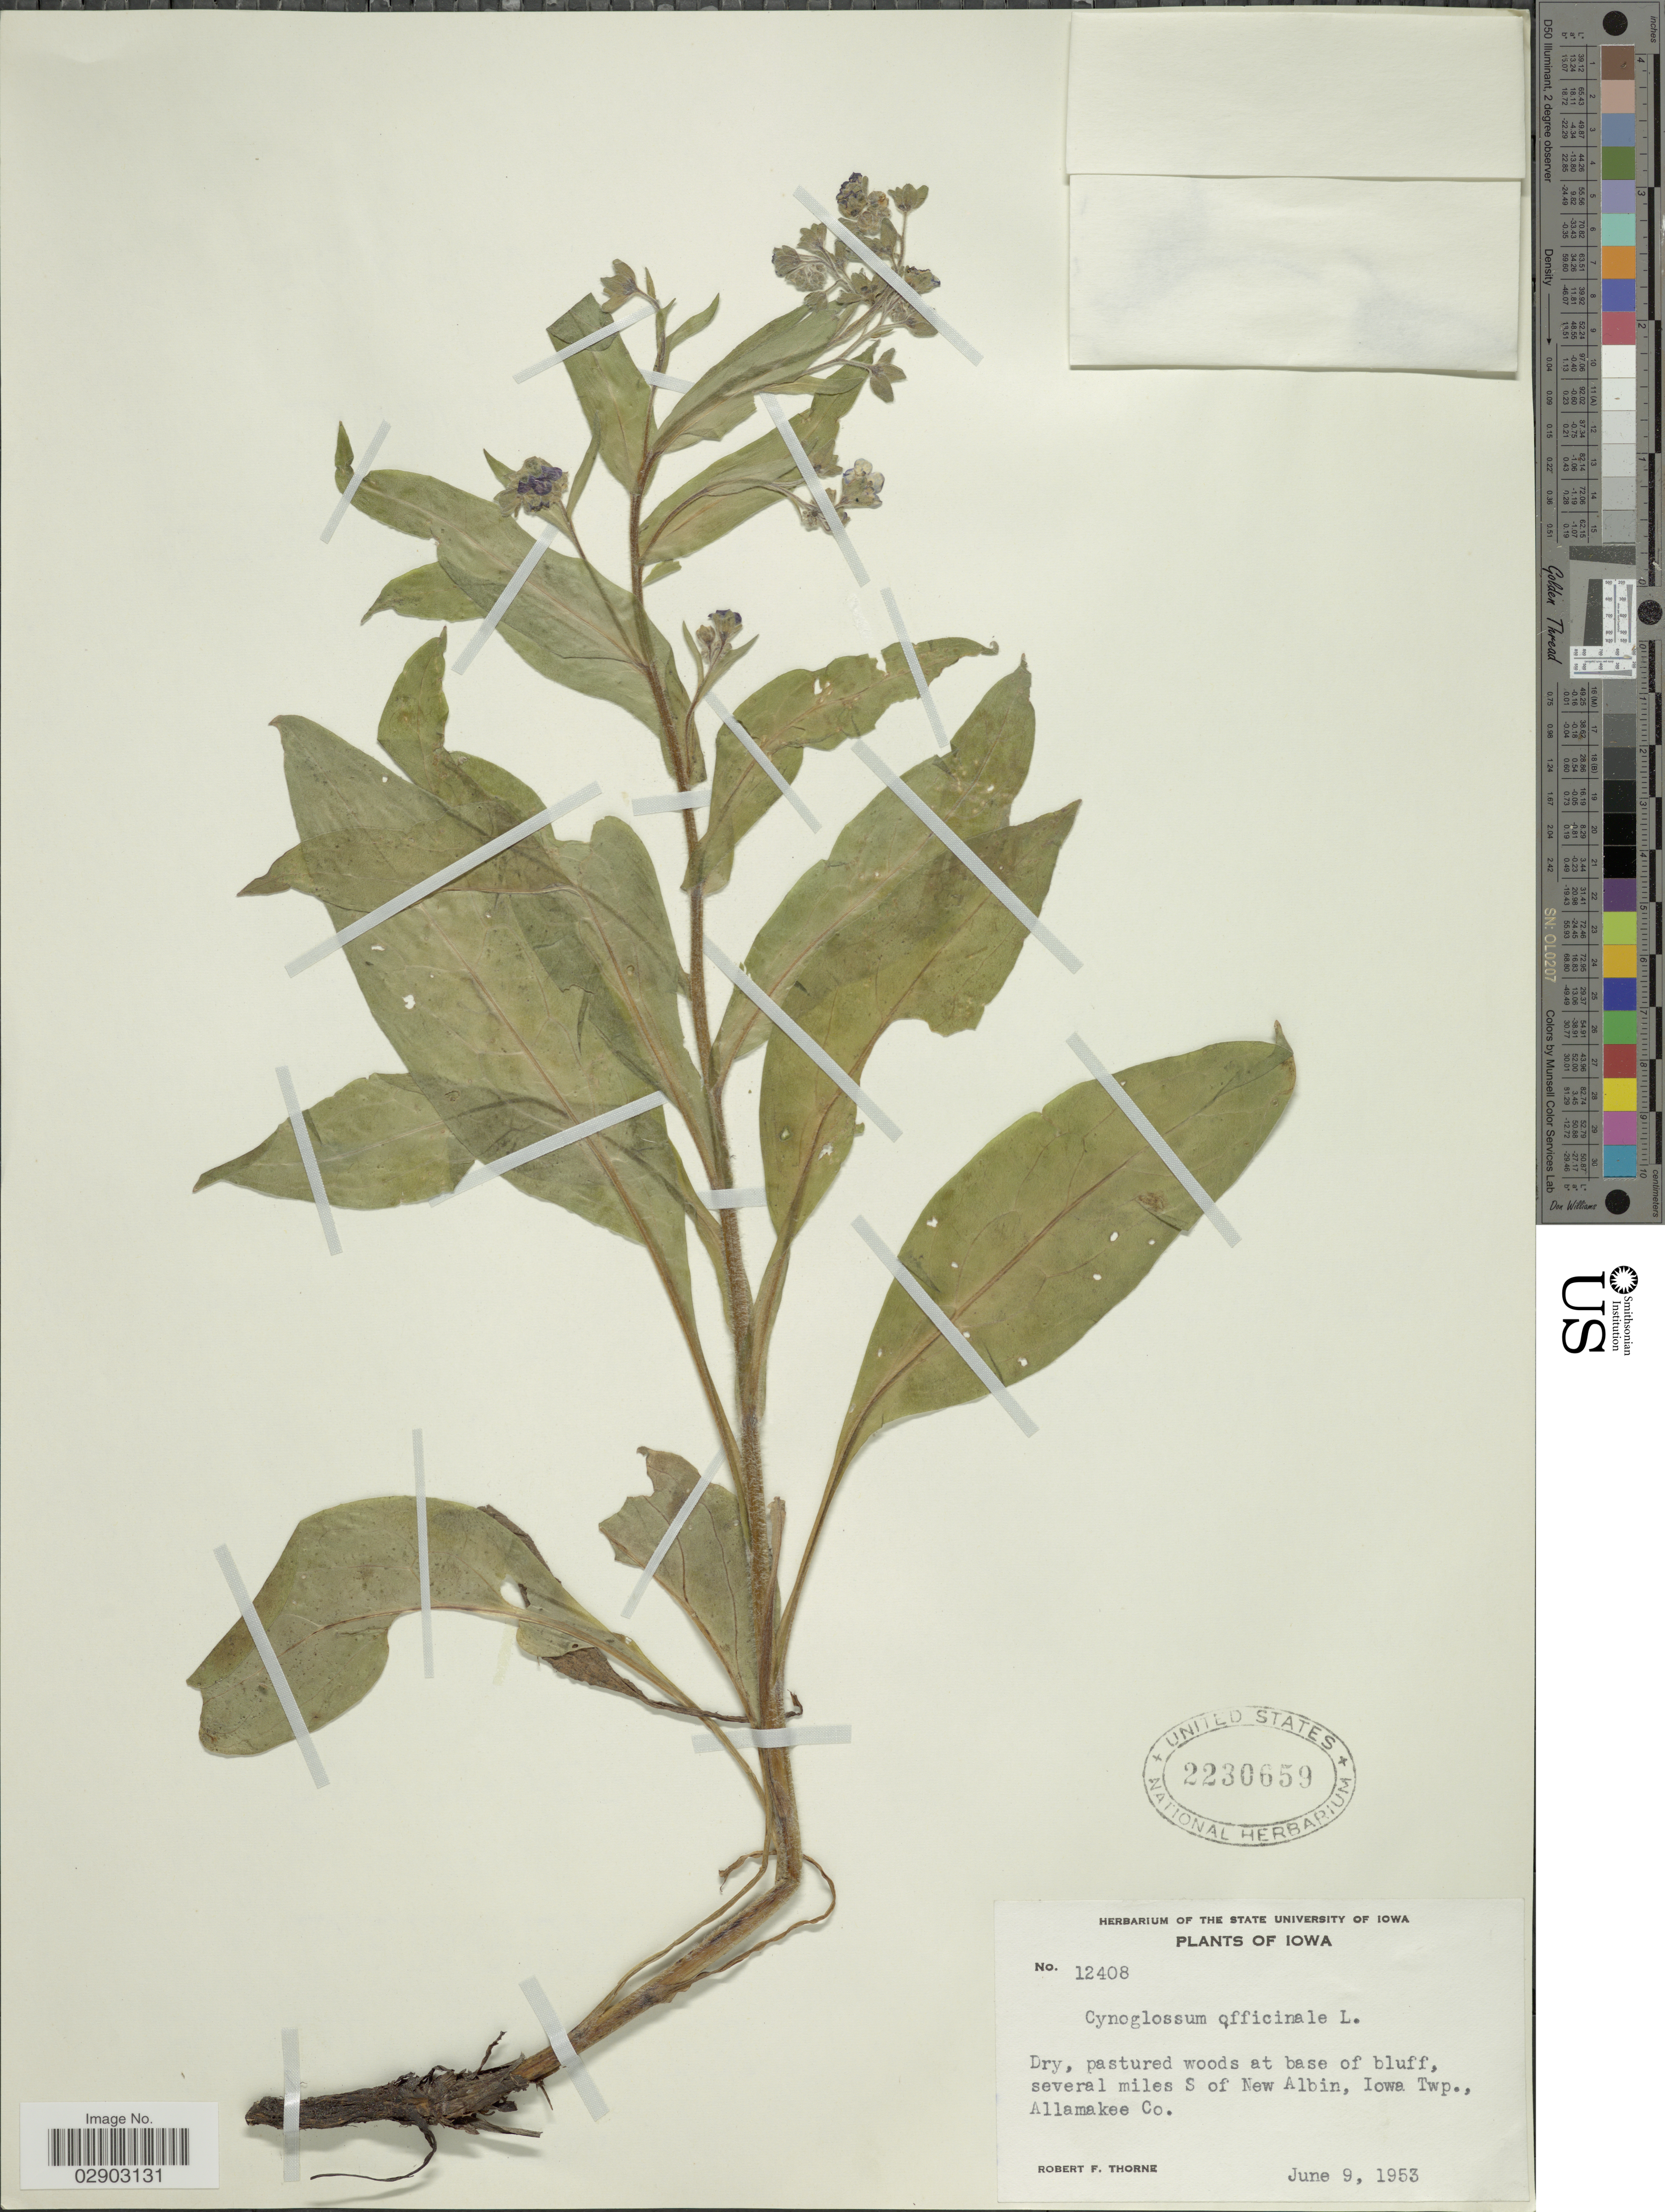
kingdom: Plantae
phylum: Tracheophyta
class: Magnoliopsida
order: Boraginales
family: Boraginaceae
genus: Cynoglossum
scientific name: Cynoglossum officinale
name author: L.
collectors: R. F. Thorne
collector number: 12408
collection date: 1953-06-09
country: United States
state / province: Iowa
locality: Several miles S of New Albin, Iowa Twp., Allamakee Co.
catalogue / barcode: US 2230659